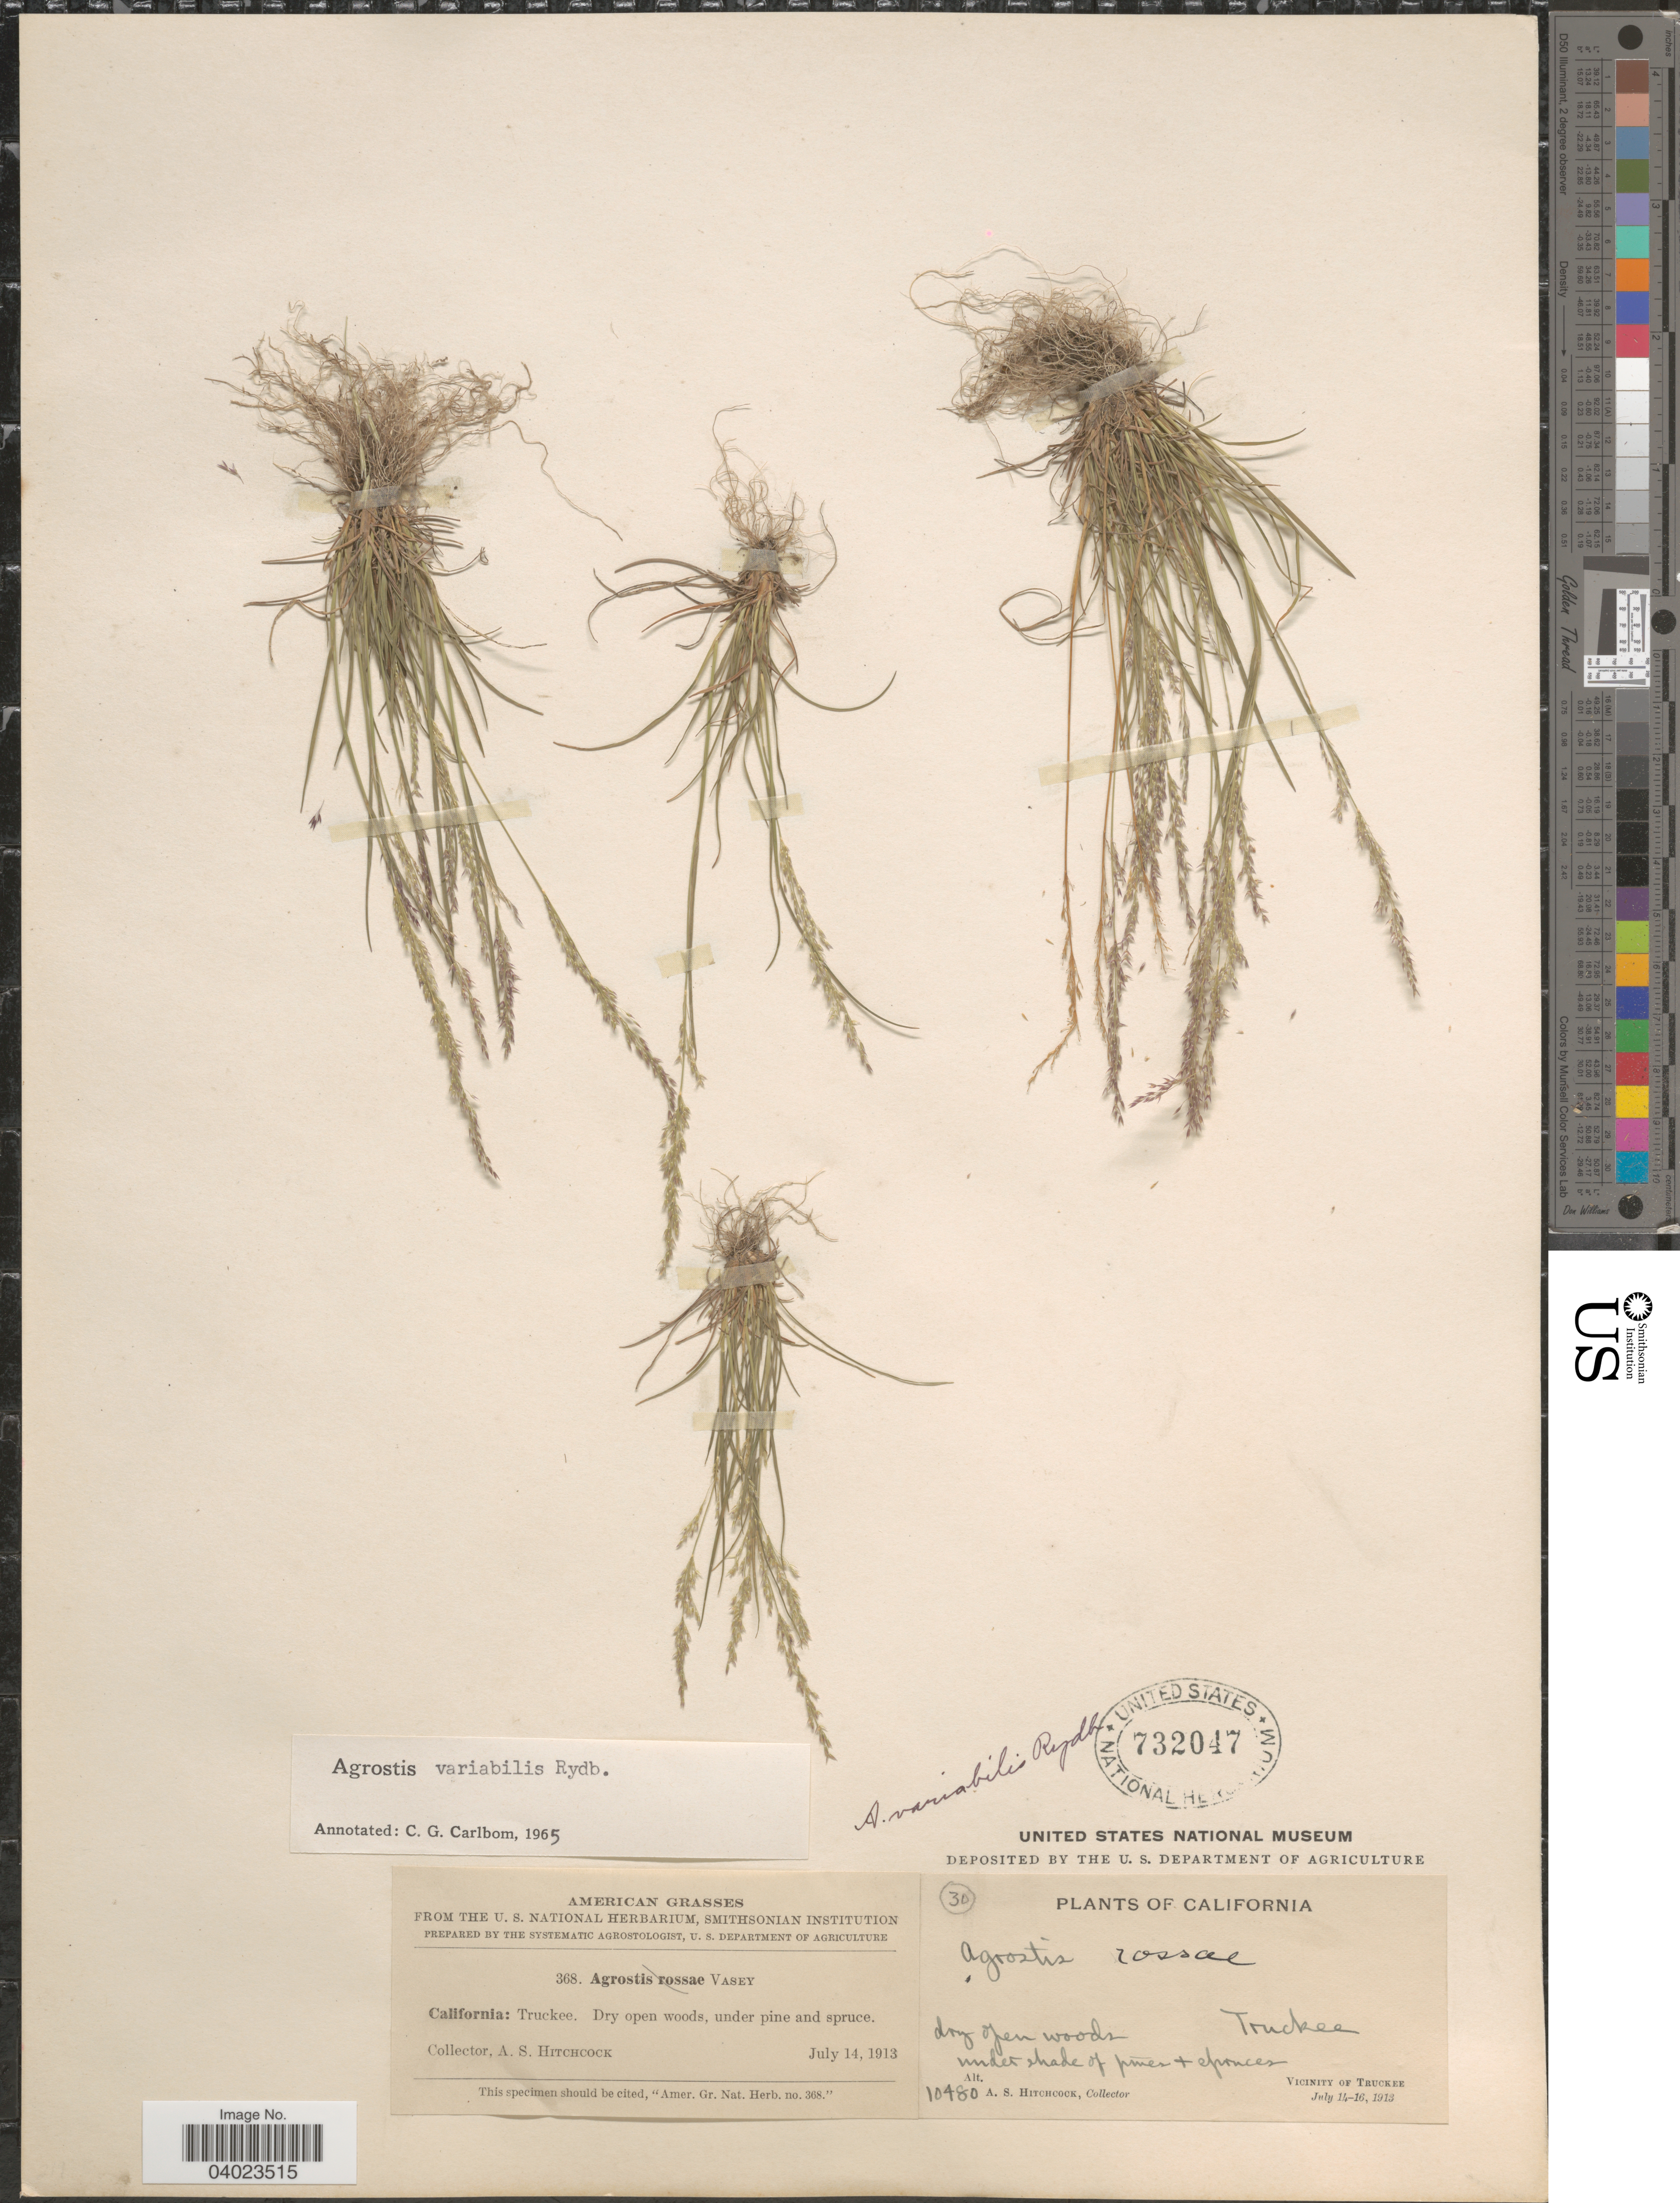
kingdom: Plantae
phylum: Tracheophyta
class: Liliopsida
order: Poales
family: Poaceae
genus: Agrostis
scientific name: Agrostis variabilis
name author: Rydb.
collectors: A. S. Hitchcock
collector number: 368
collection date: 1913-07-14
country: United States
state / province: California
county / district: Nevada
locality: American. Truckee. Vicinity of Truckee.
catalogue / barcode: US 732047